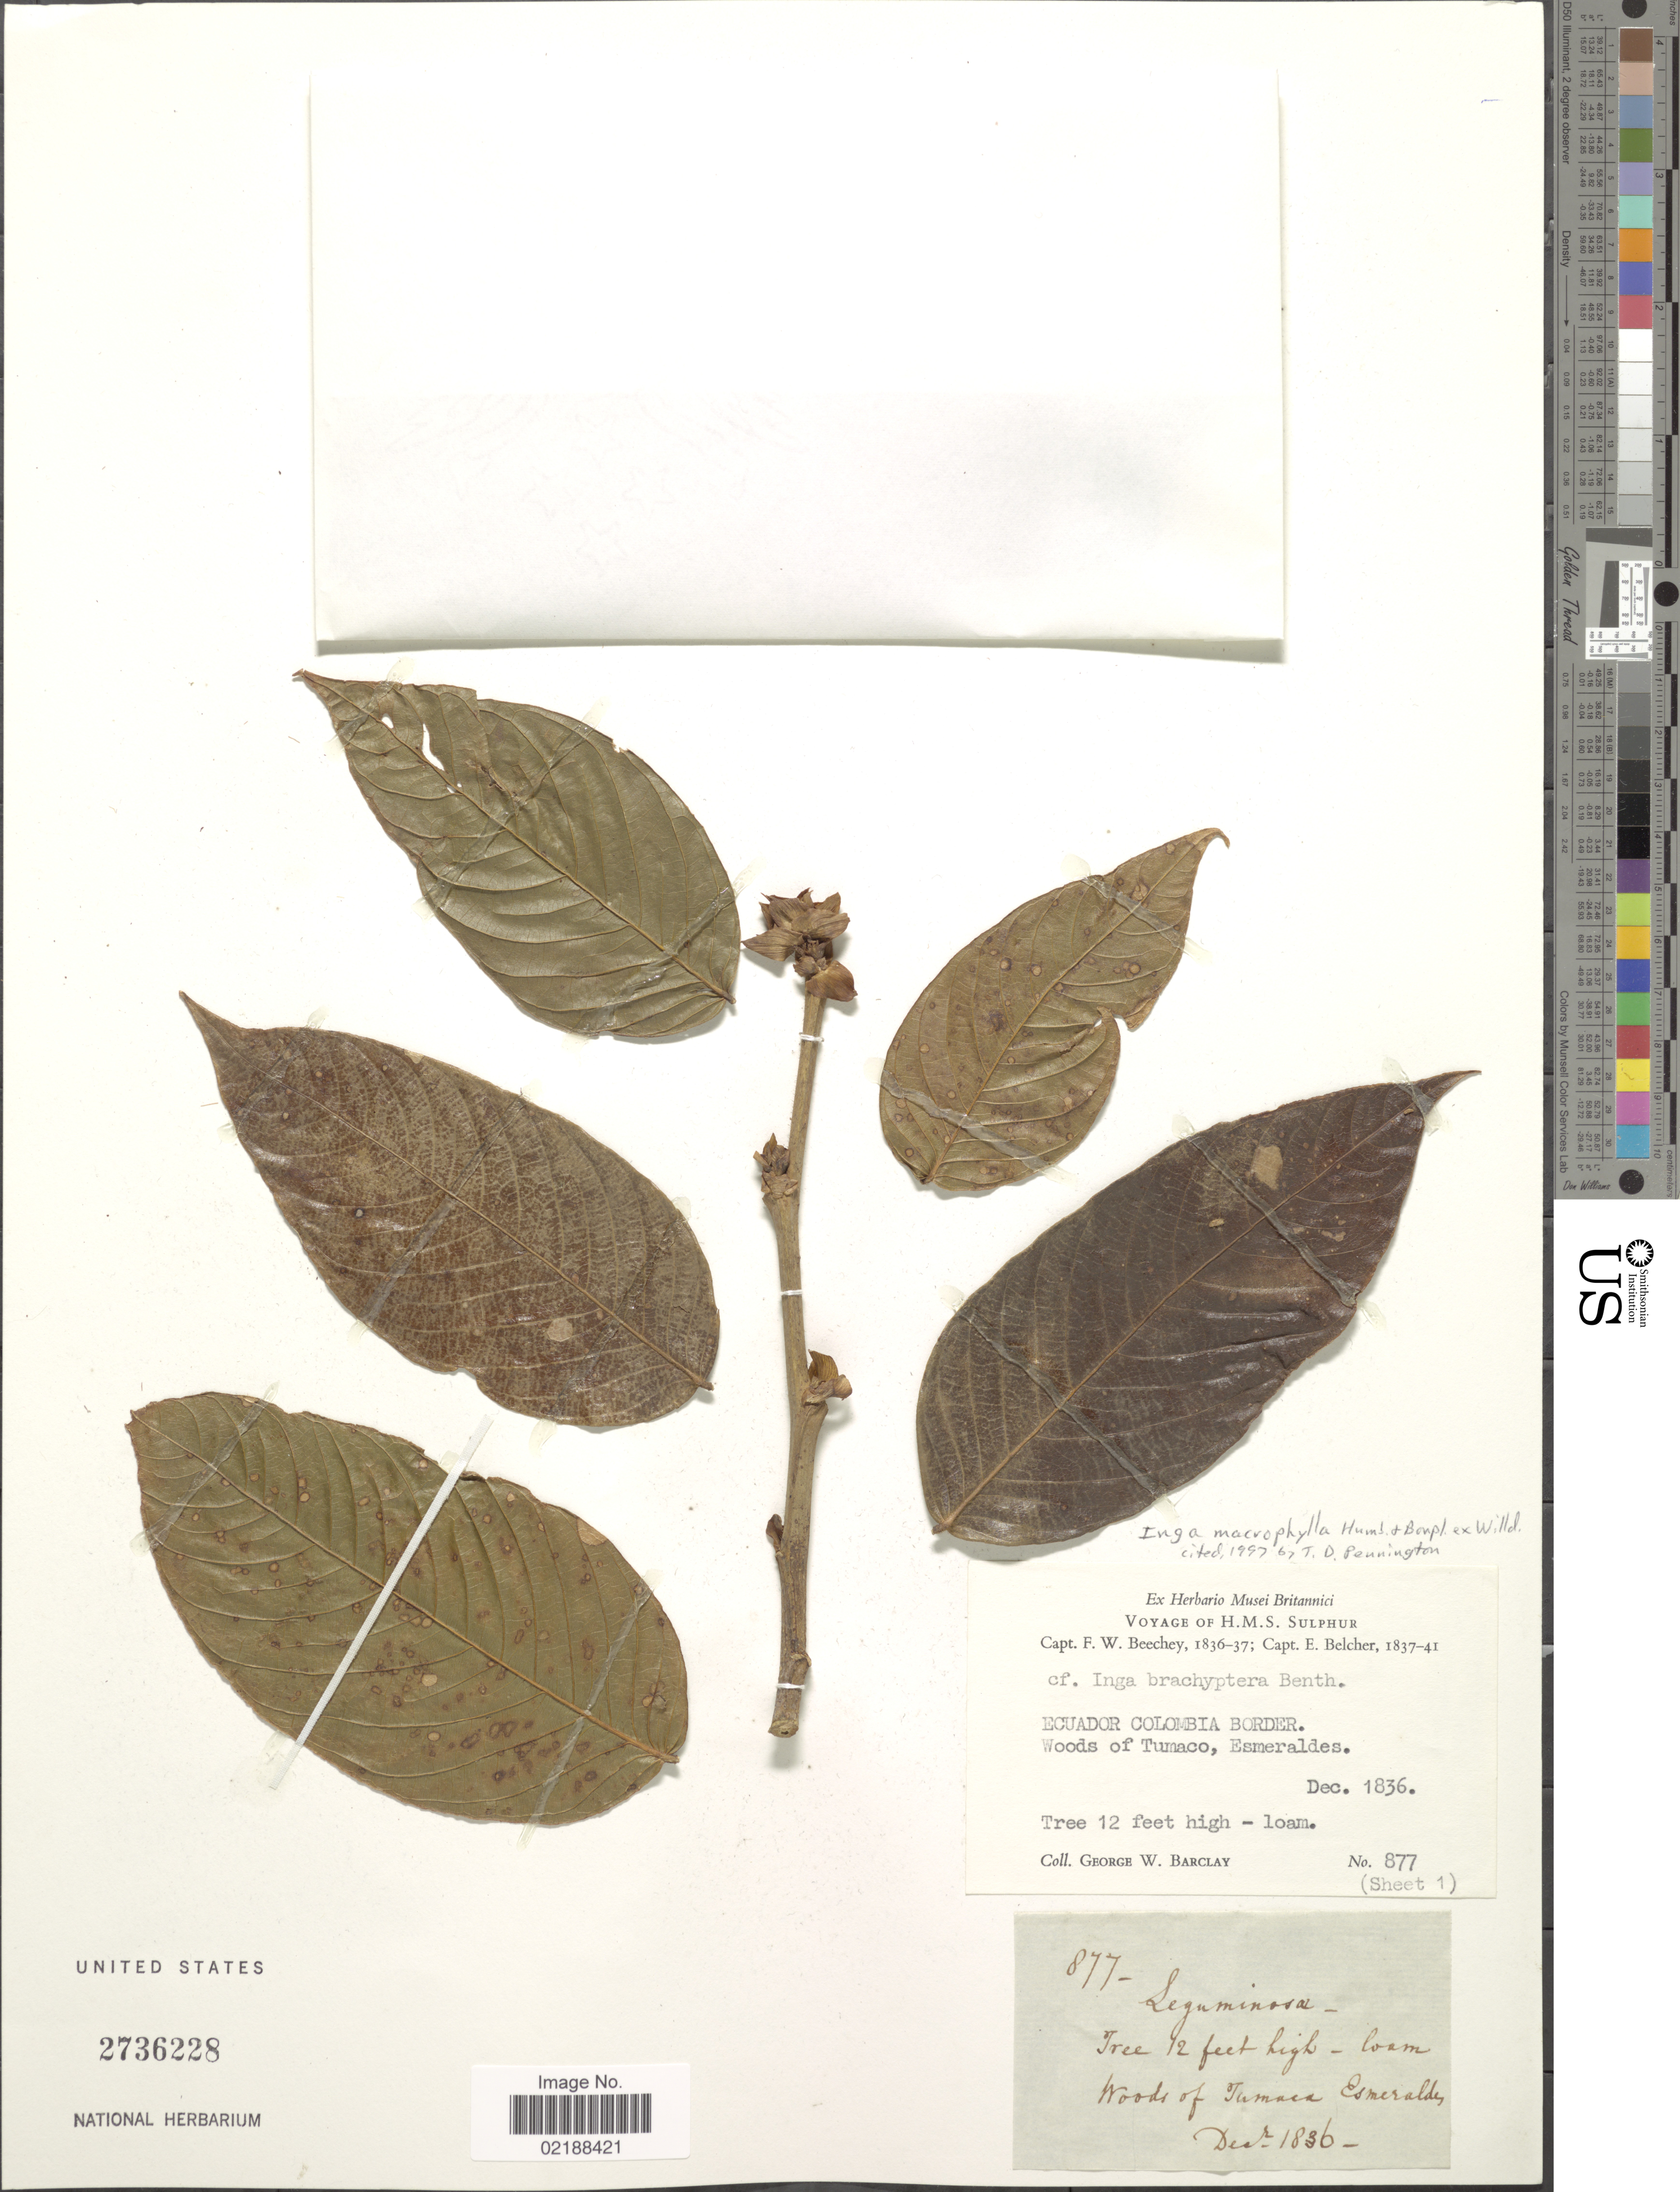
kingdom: Plantae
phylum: Tracheophyta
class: Magnoliopsida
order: Fabales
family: Fabaceae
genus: Inga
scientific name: Inga macrophylla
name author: Humb. & Bonpl. ex Willd.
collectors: G. W. Barclay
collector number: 877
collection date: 1836-12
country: Ecuador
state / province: Esmeraldas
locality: Ecuador Colombia Border. Woods of Tumaco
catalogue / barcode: US 2736228